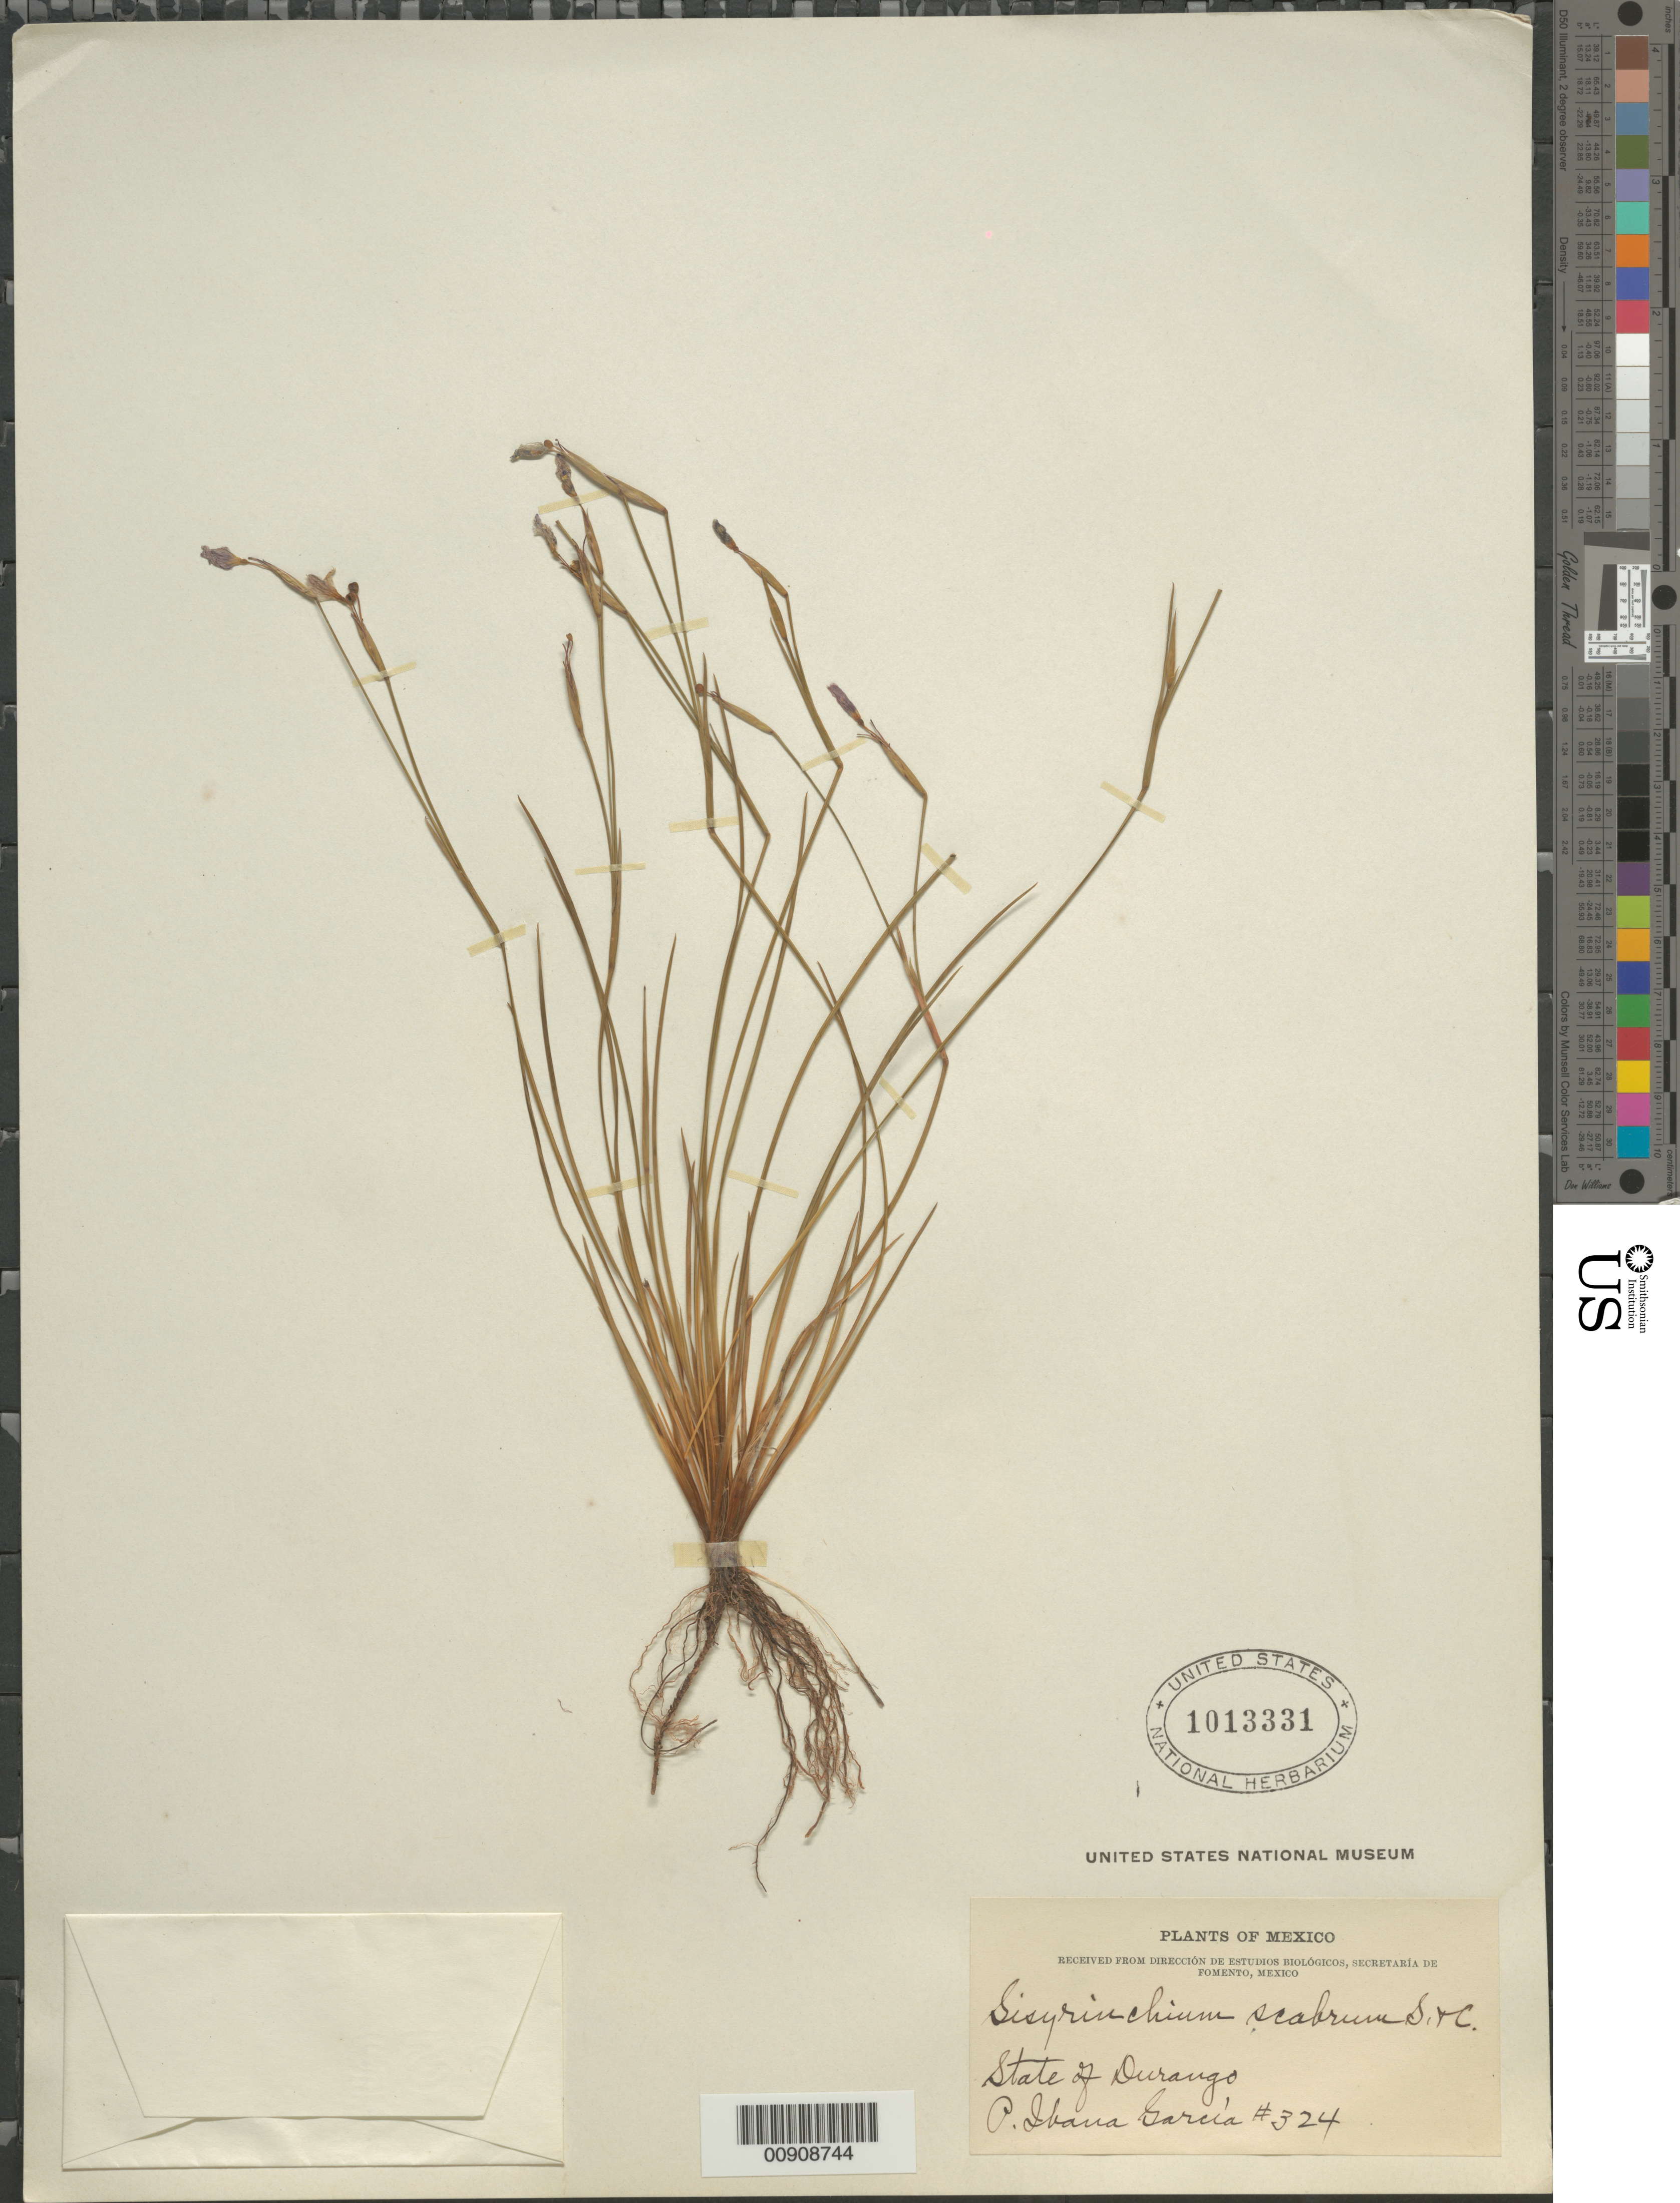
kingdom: Plantae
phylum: Tracheophyta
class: Liliopsida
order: Asparagales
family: Iridaceae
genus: Sisyrinchium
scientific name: Sisyrinchium scabrum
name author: Schltdl. & Cham.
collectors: Ibarra García, P.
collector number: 324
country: Mexico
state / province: Durango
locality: State of Durango.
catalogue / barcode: US 1013331